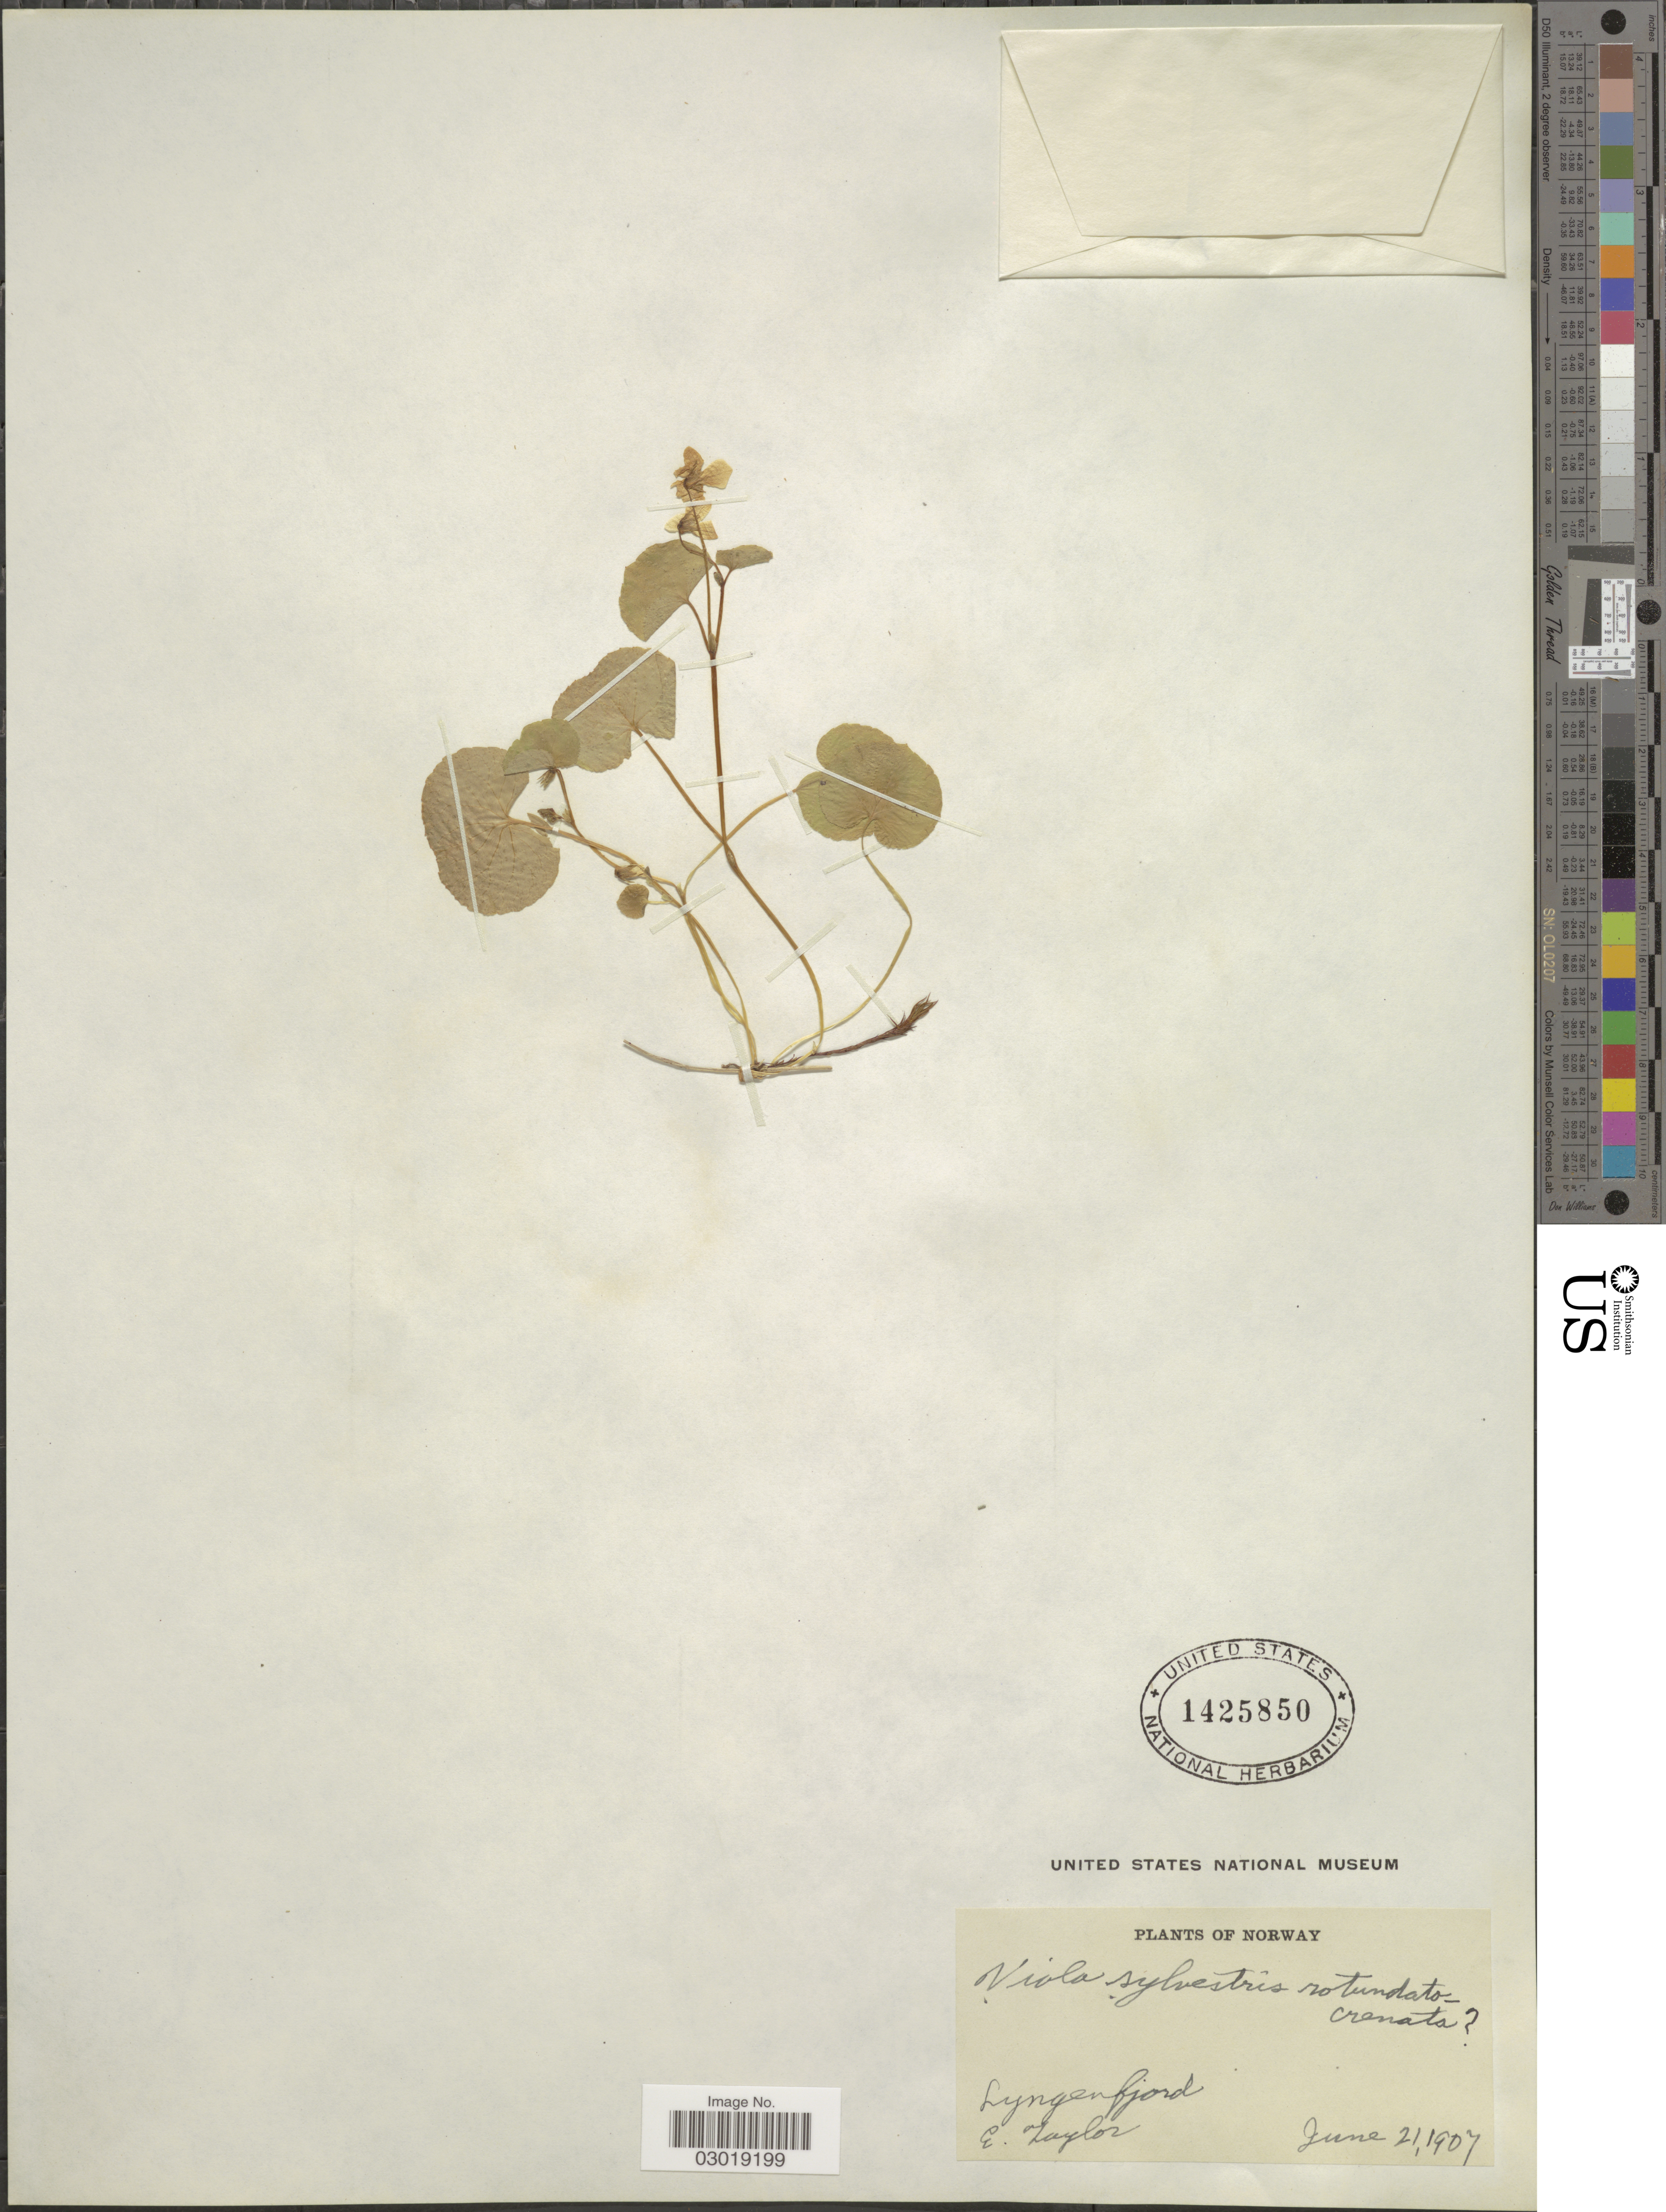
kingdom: Plantae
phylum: Tracheophyta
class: Magnoliopsida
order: Malpighiales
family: Violaceae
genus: Viola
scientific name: Viola sylvestris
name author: Lam.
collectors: E. Taylor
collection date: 1907-06-21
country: Norway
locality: Lyngenfjord.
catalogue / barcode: US 1425850